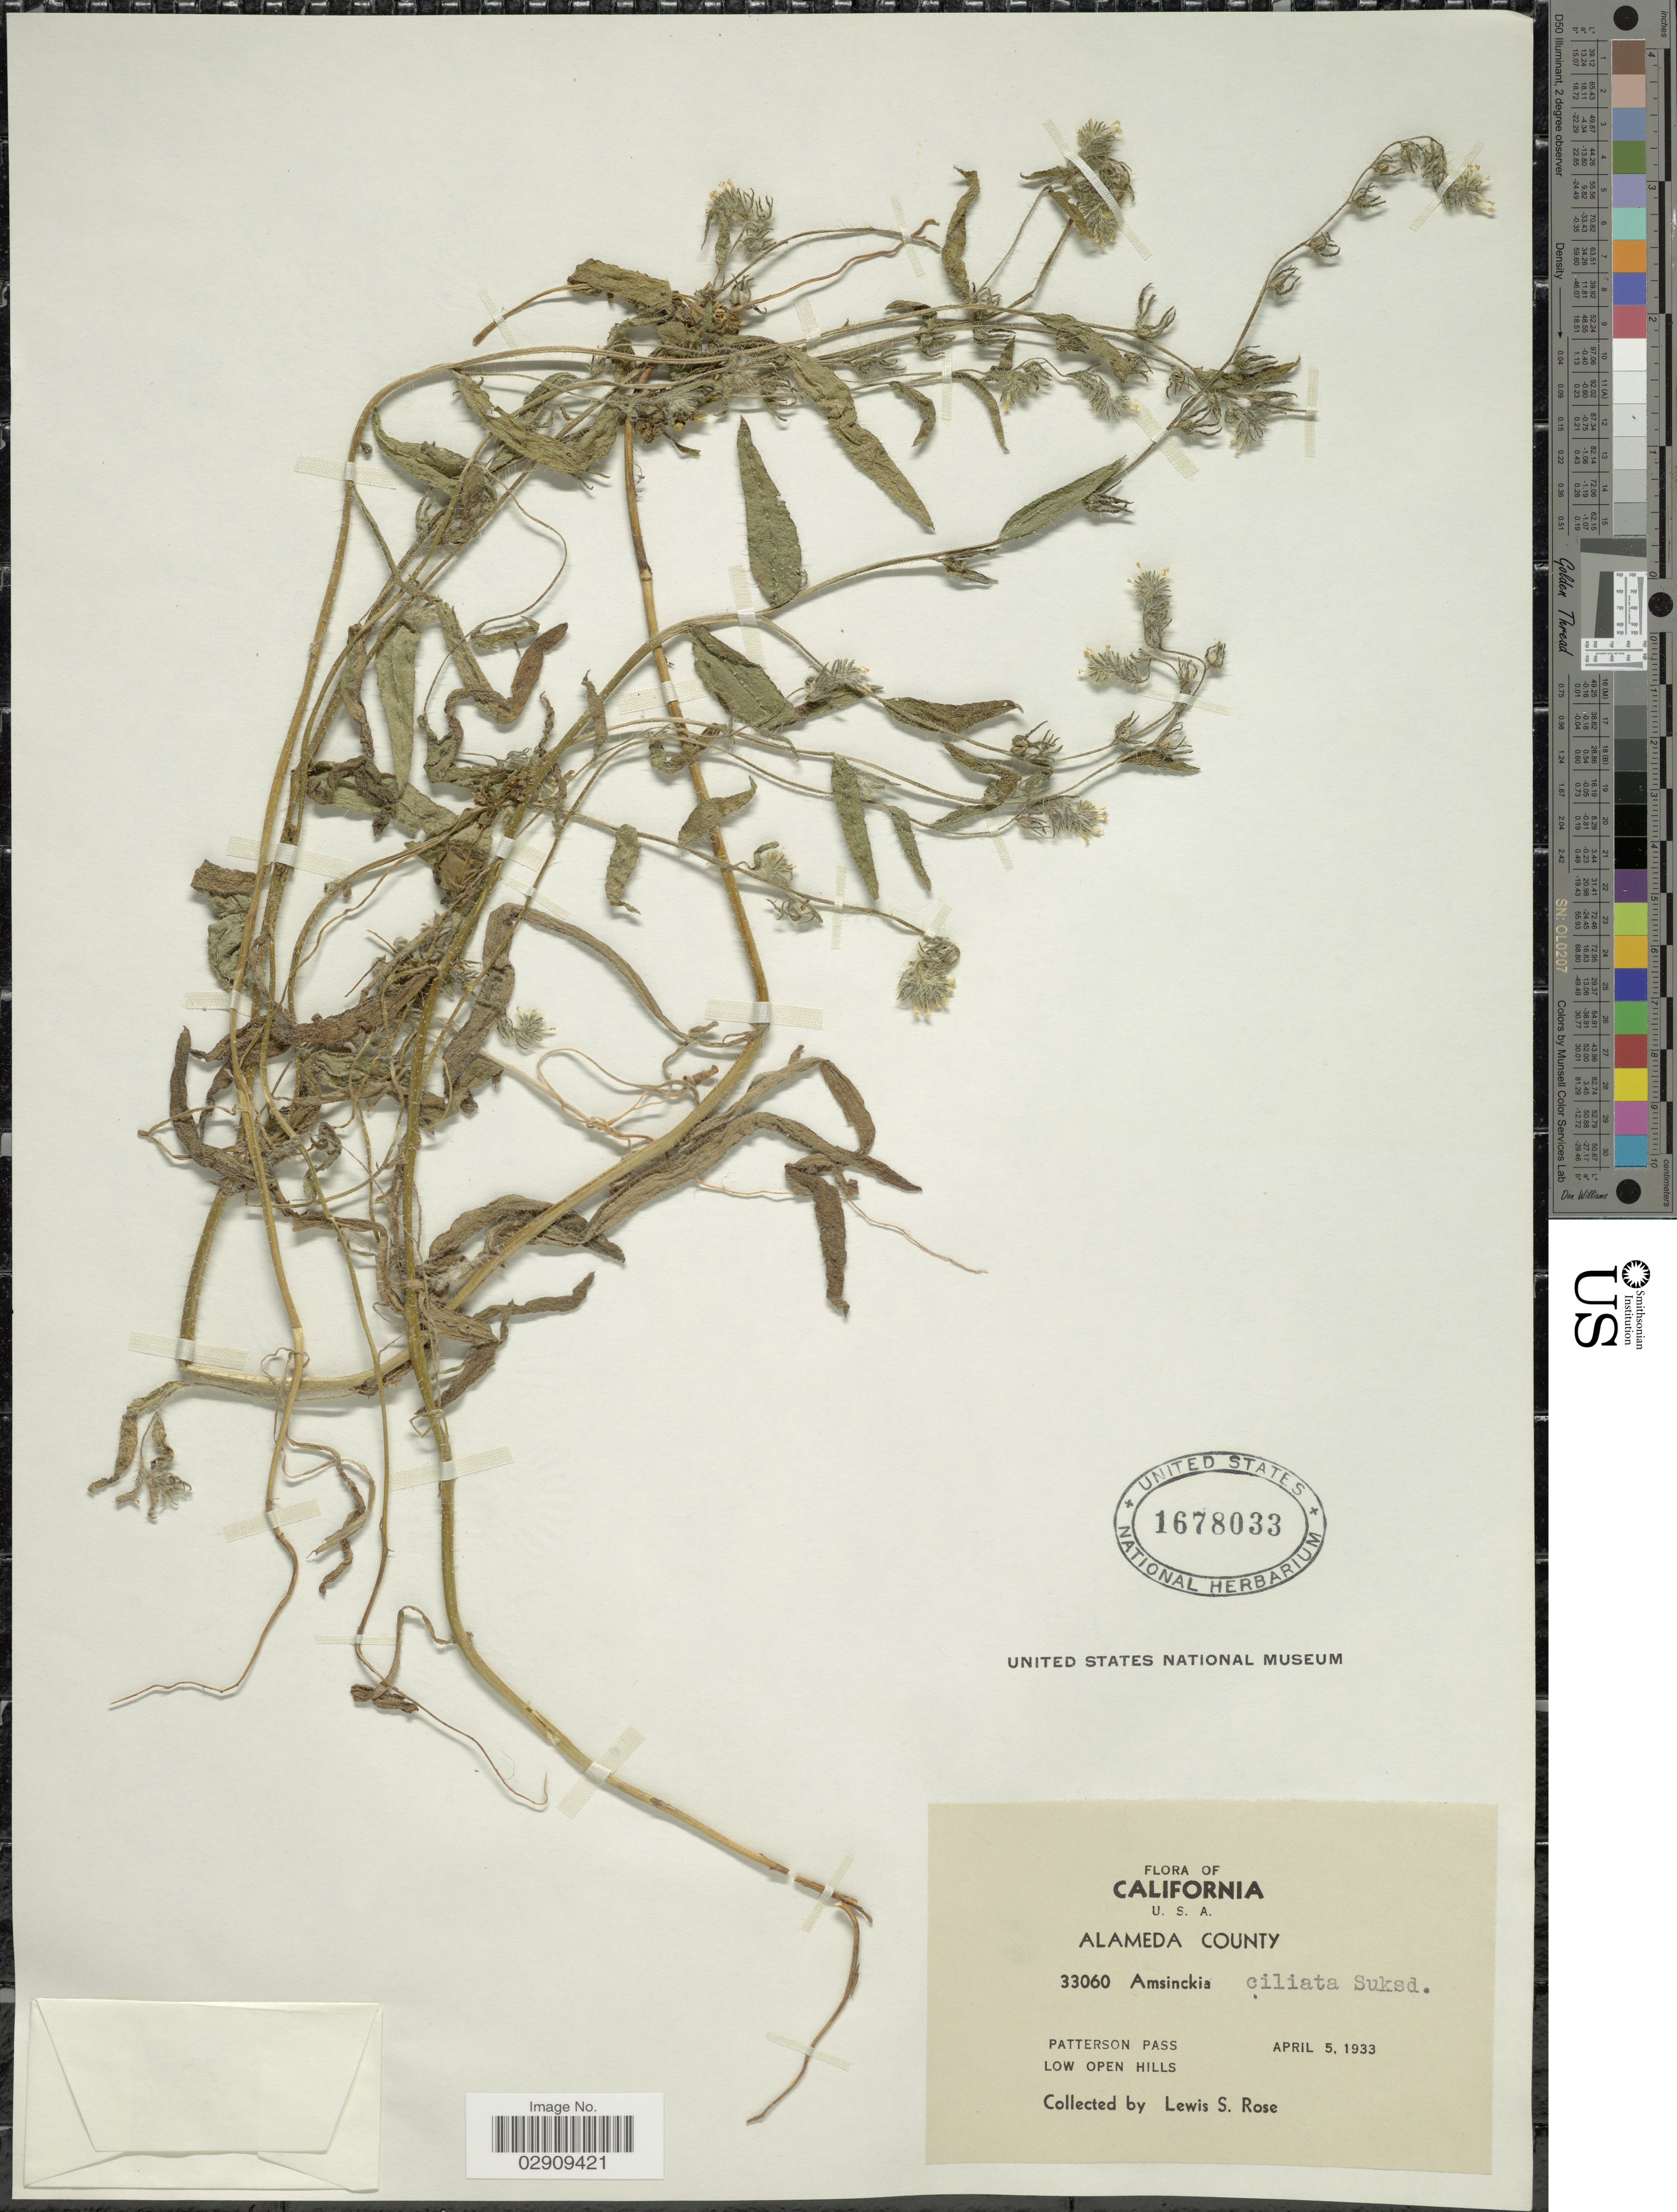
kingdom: Plantae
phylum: Tracheophyta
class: Magnoliopsida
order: Boraginales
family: Boraginaceae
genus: Amsinckia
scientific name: Amsinckia menziesii var. intermedia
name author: (Fisch. & C.A. Mey.) Ganders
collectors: L. S. Rose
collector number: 33060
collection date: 1933-04-05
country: United States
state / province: California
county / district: Alameda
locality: Alemeda County. Patterson Pass. Low open hills.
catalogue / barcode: US 1678033